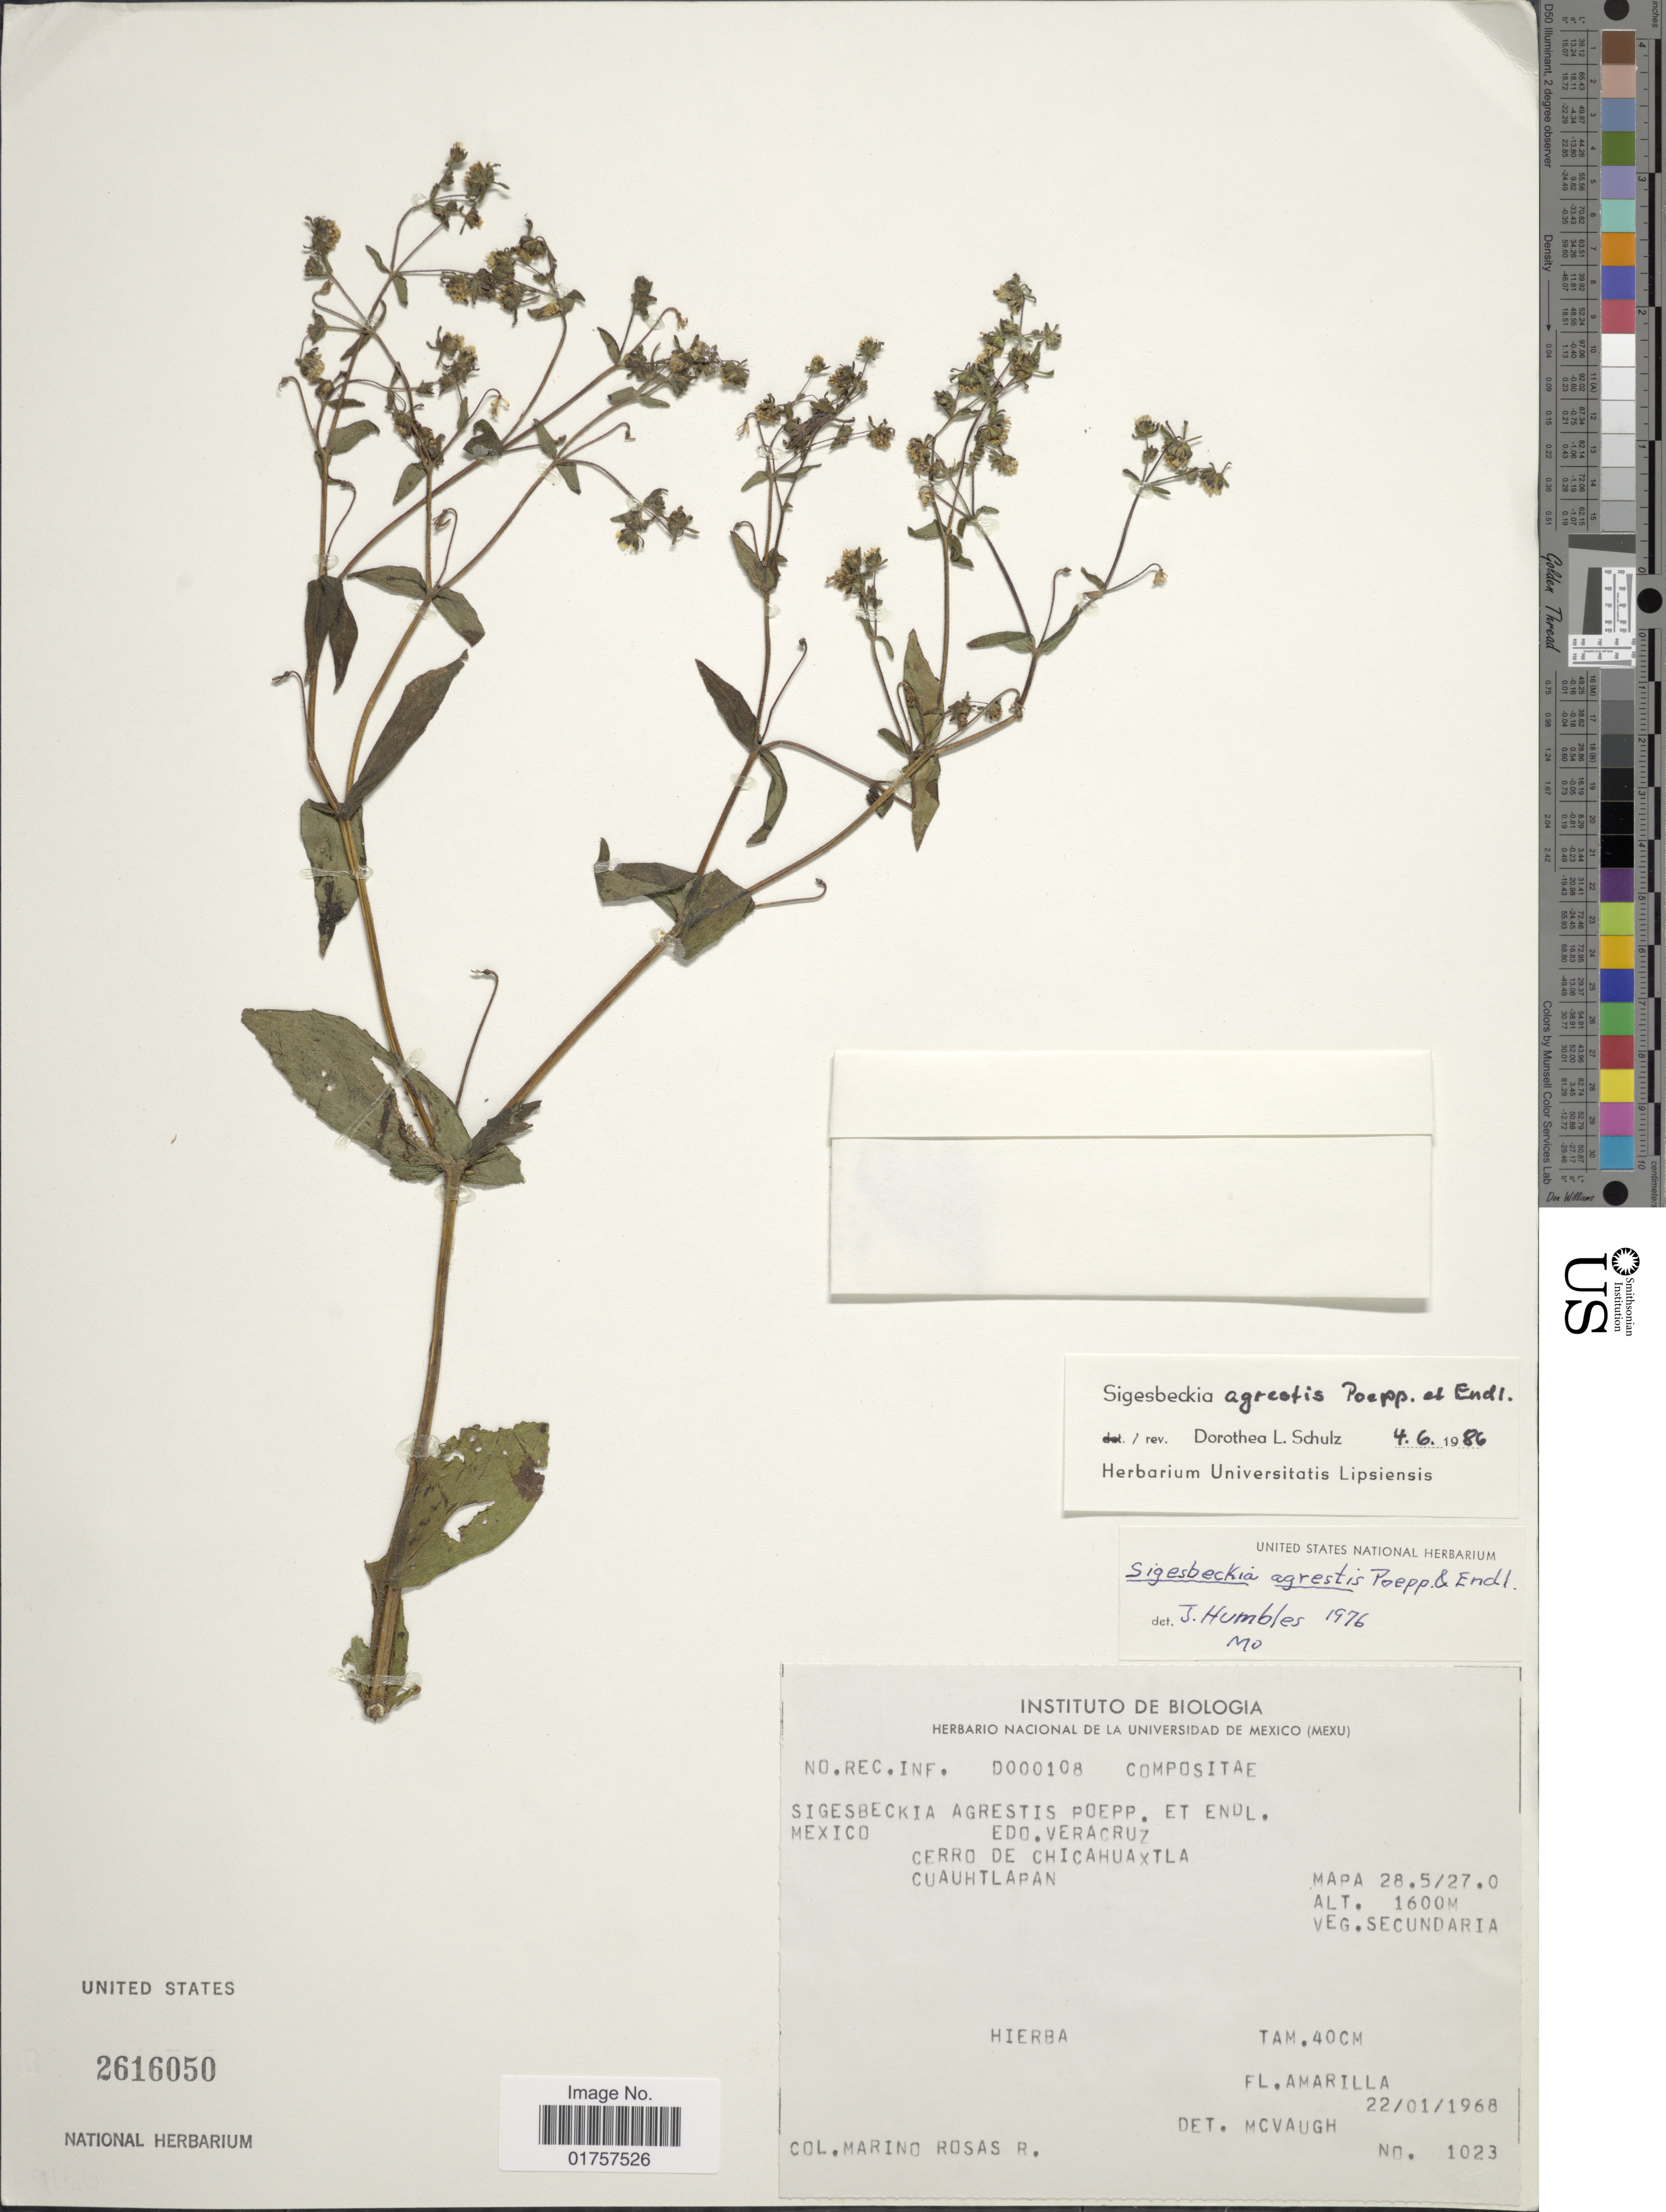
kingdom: Plantae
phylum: Tracheophyta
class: Magnoliopsida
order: Asterales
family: Asteraceae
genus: Sigesbeckia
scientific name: Sigesbeckia agrestis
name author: Poepp.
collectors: M. Rosas R.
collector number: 1023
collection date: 1968-01-22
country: Mexico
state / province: Veracruz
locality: Edo. Veracruz. cerro de Chicahuaxtla. Cuauhtlapan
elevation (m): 1600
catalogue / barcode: US 2616050